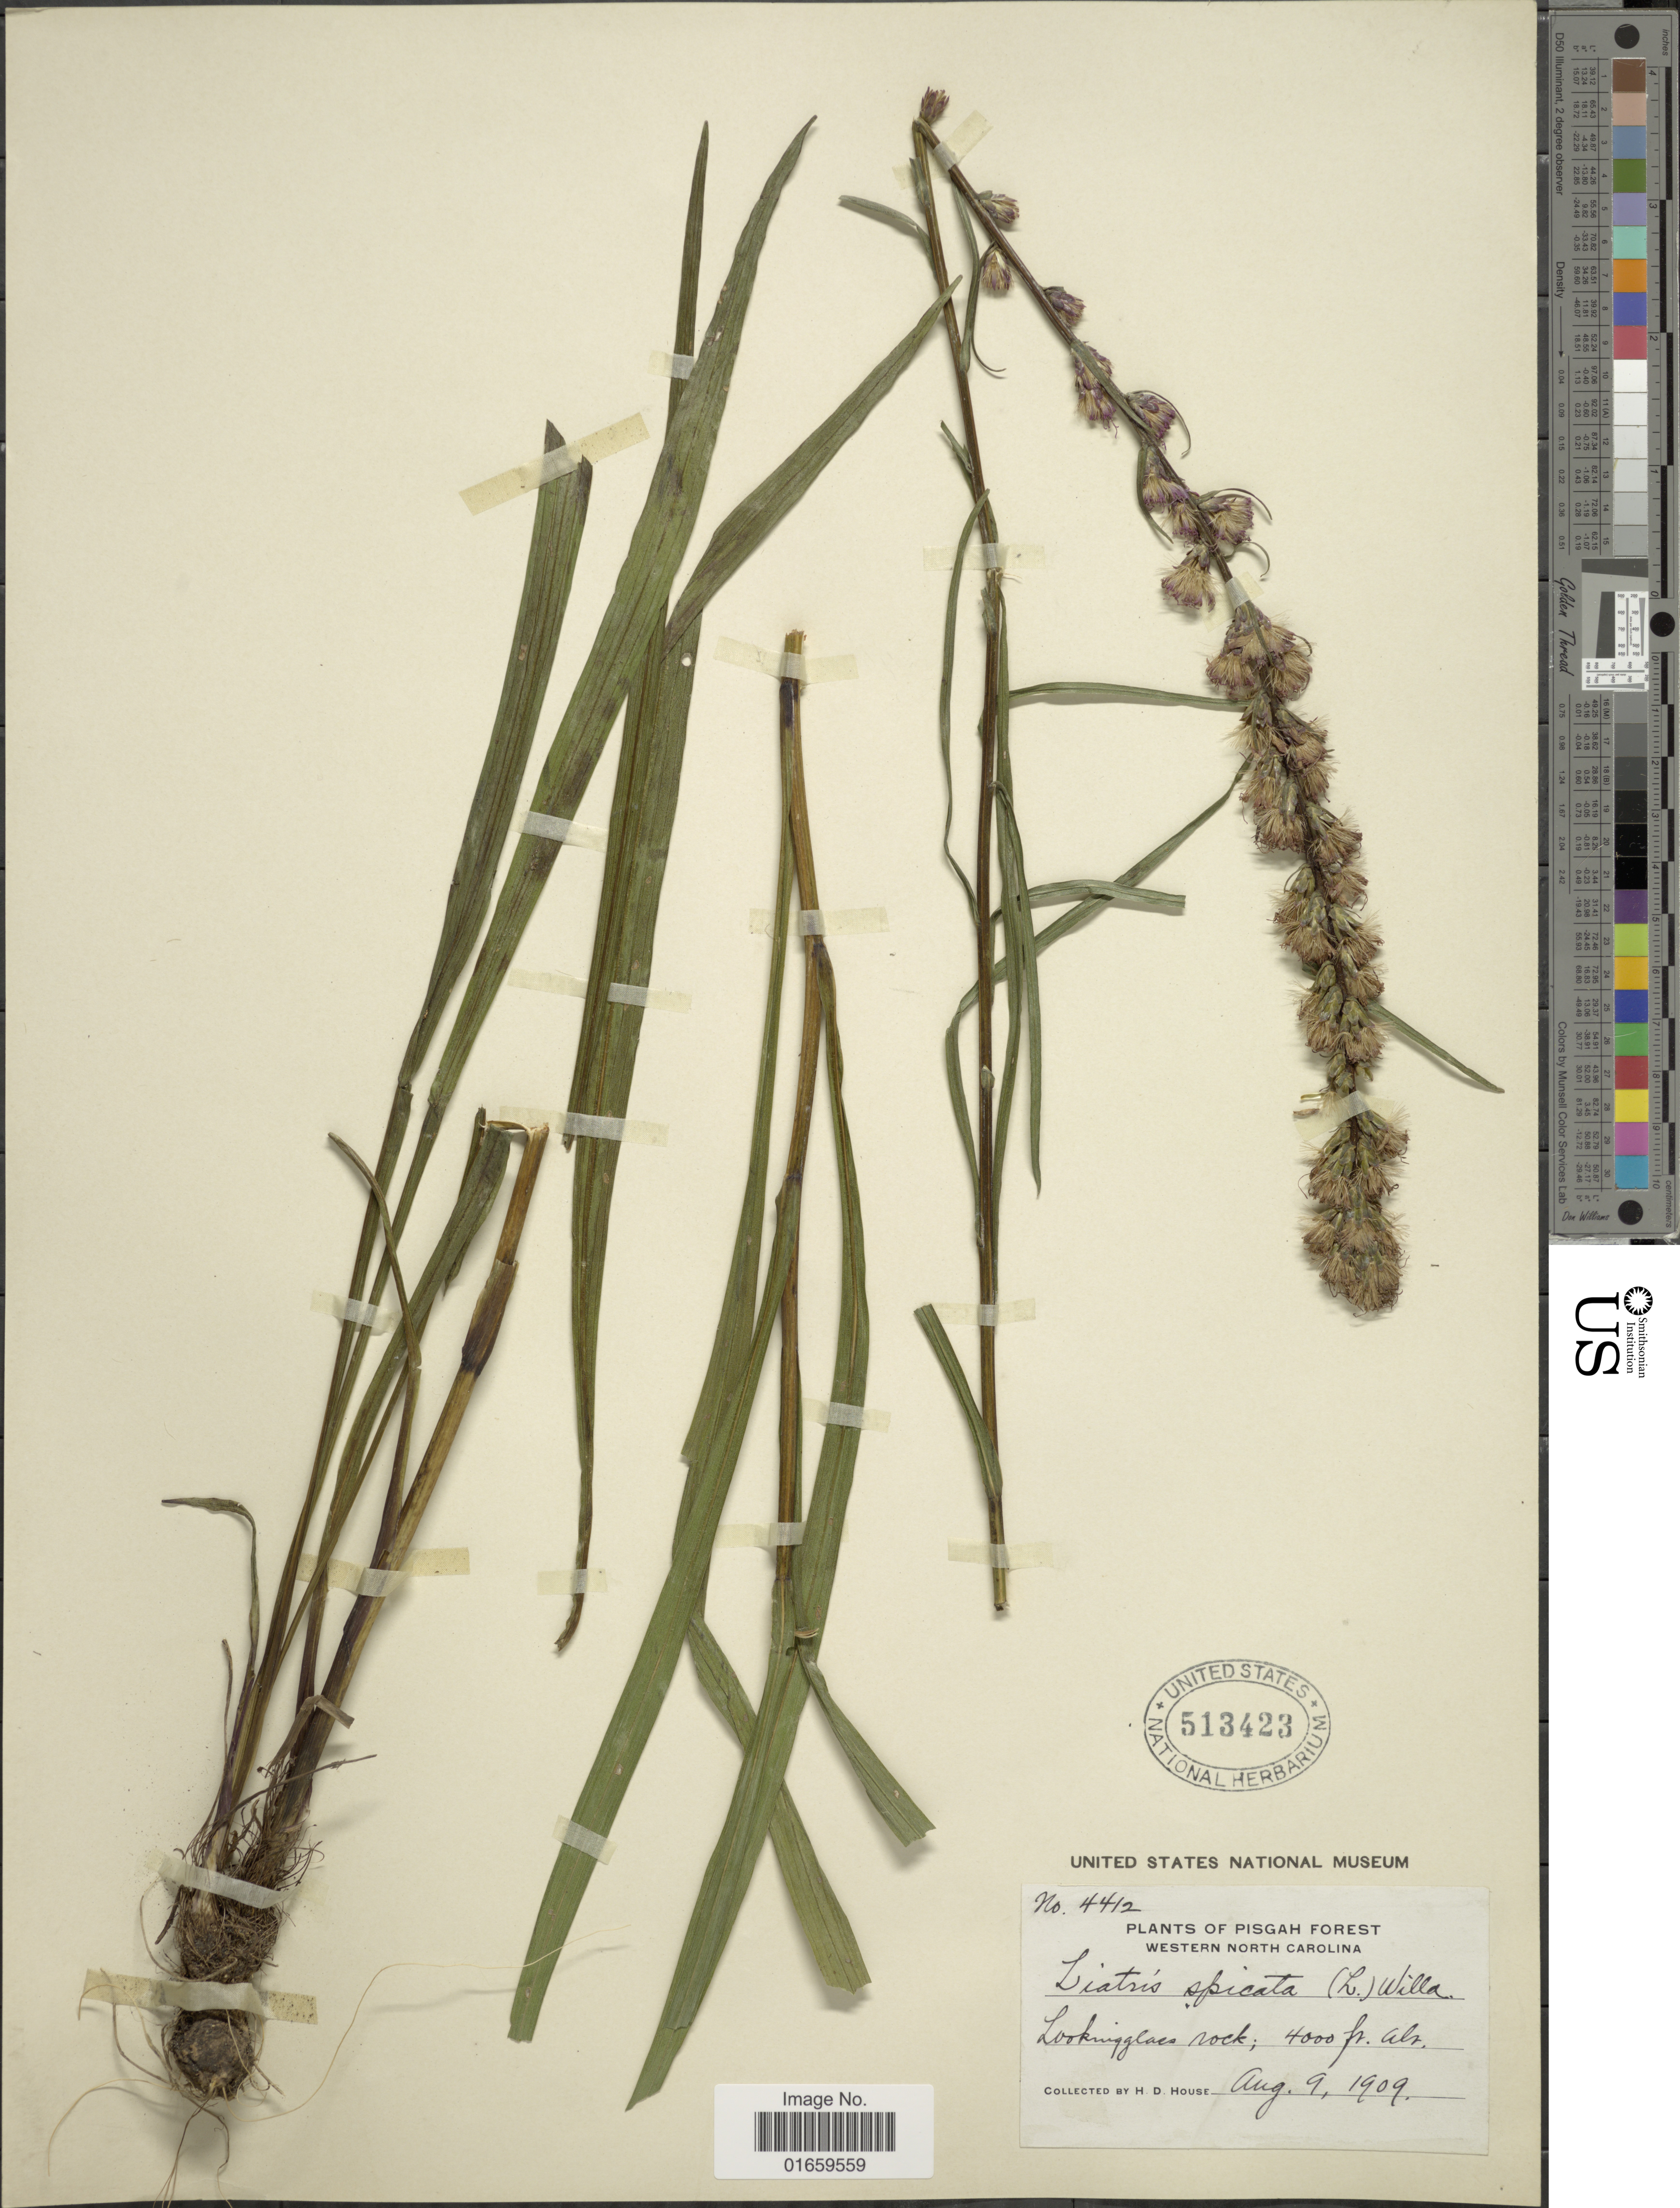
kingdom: Plantae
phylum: Tracheophyta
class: Magnoliopsida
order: Asterales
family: Asteraceae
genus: Liatris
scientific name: Liatris spicata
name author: (L.) Willd.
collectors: H. D. House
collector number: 4412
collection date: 1909-08-09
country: United States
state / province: North Carolina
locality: Western North Carolina, Lookingglass rock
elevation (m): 1219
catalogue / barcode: US 513423